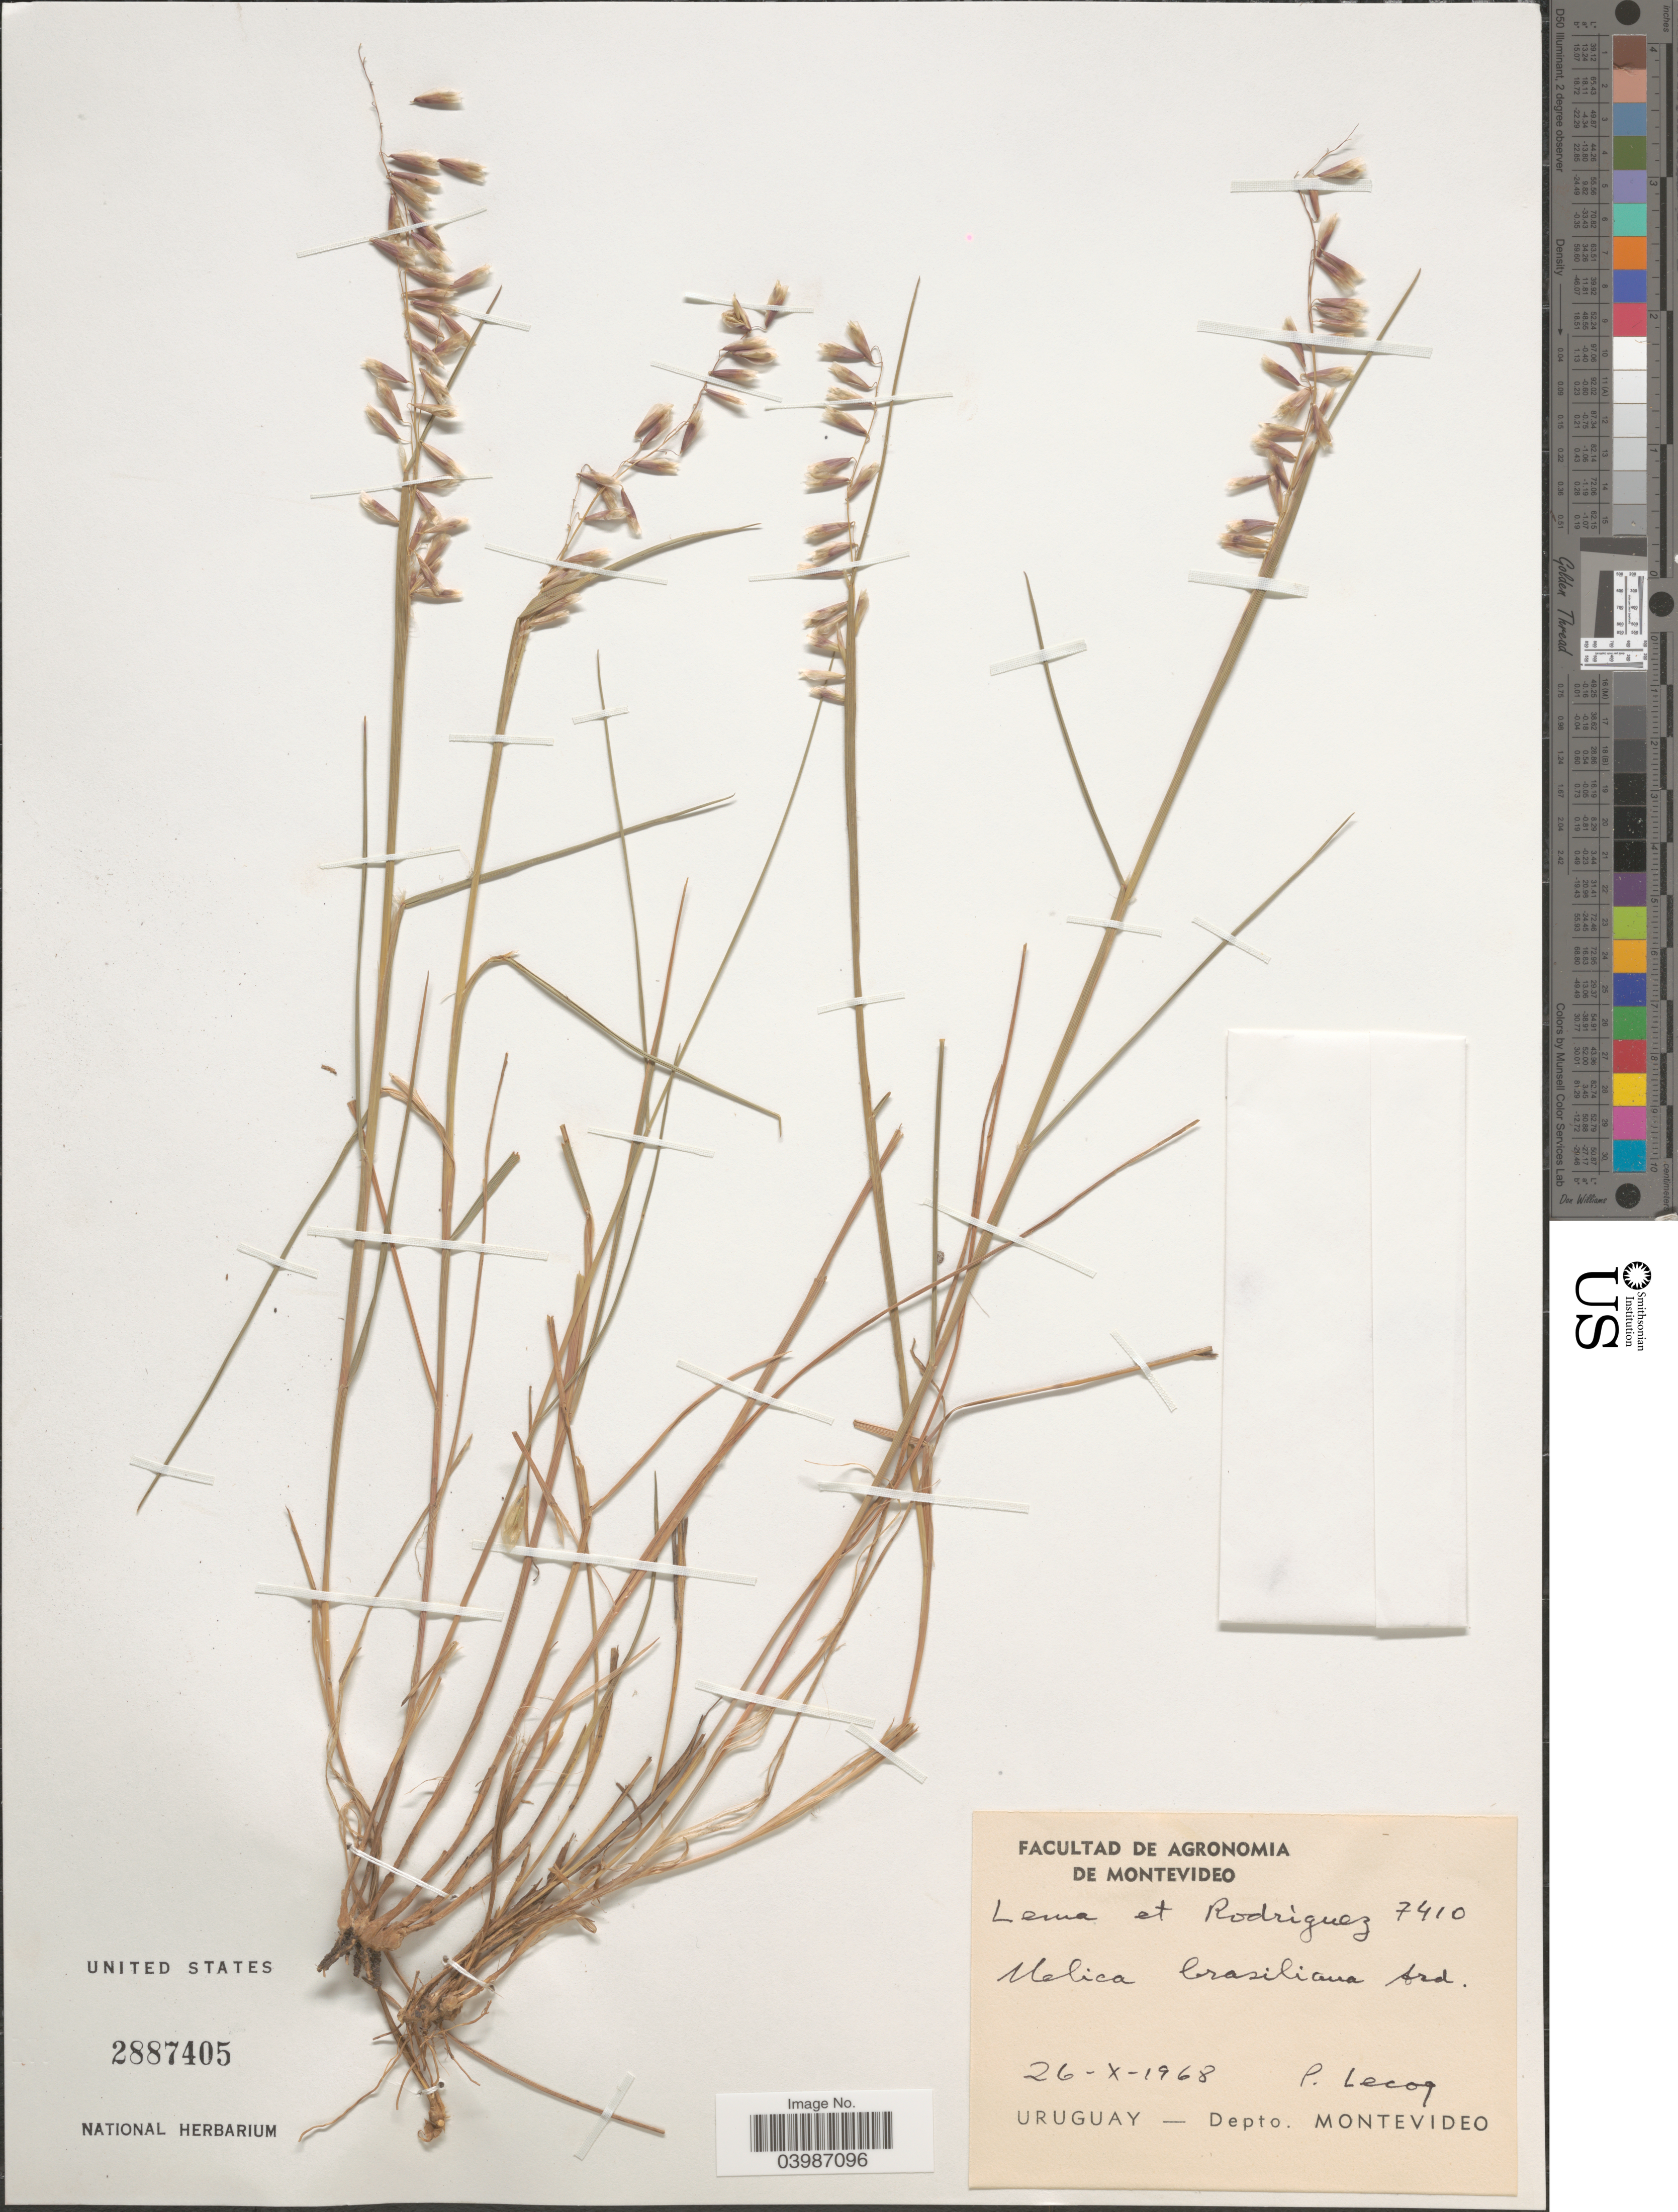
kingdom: Plantae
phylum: Tracheophyta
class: Liliopsida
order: Poales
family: Poaceae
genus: Melica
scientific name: Melica brasiliana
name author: Ard.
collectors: Lema & Rodriguez, --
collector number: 7410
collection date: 1968-10-26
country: Uruguay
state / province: Montevideo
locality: Depto. Montevideo. P. Lecoq.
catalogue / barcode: US 2887405